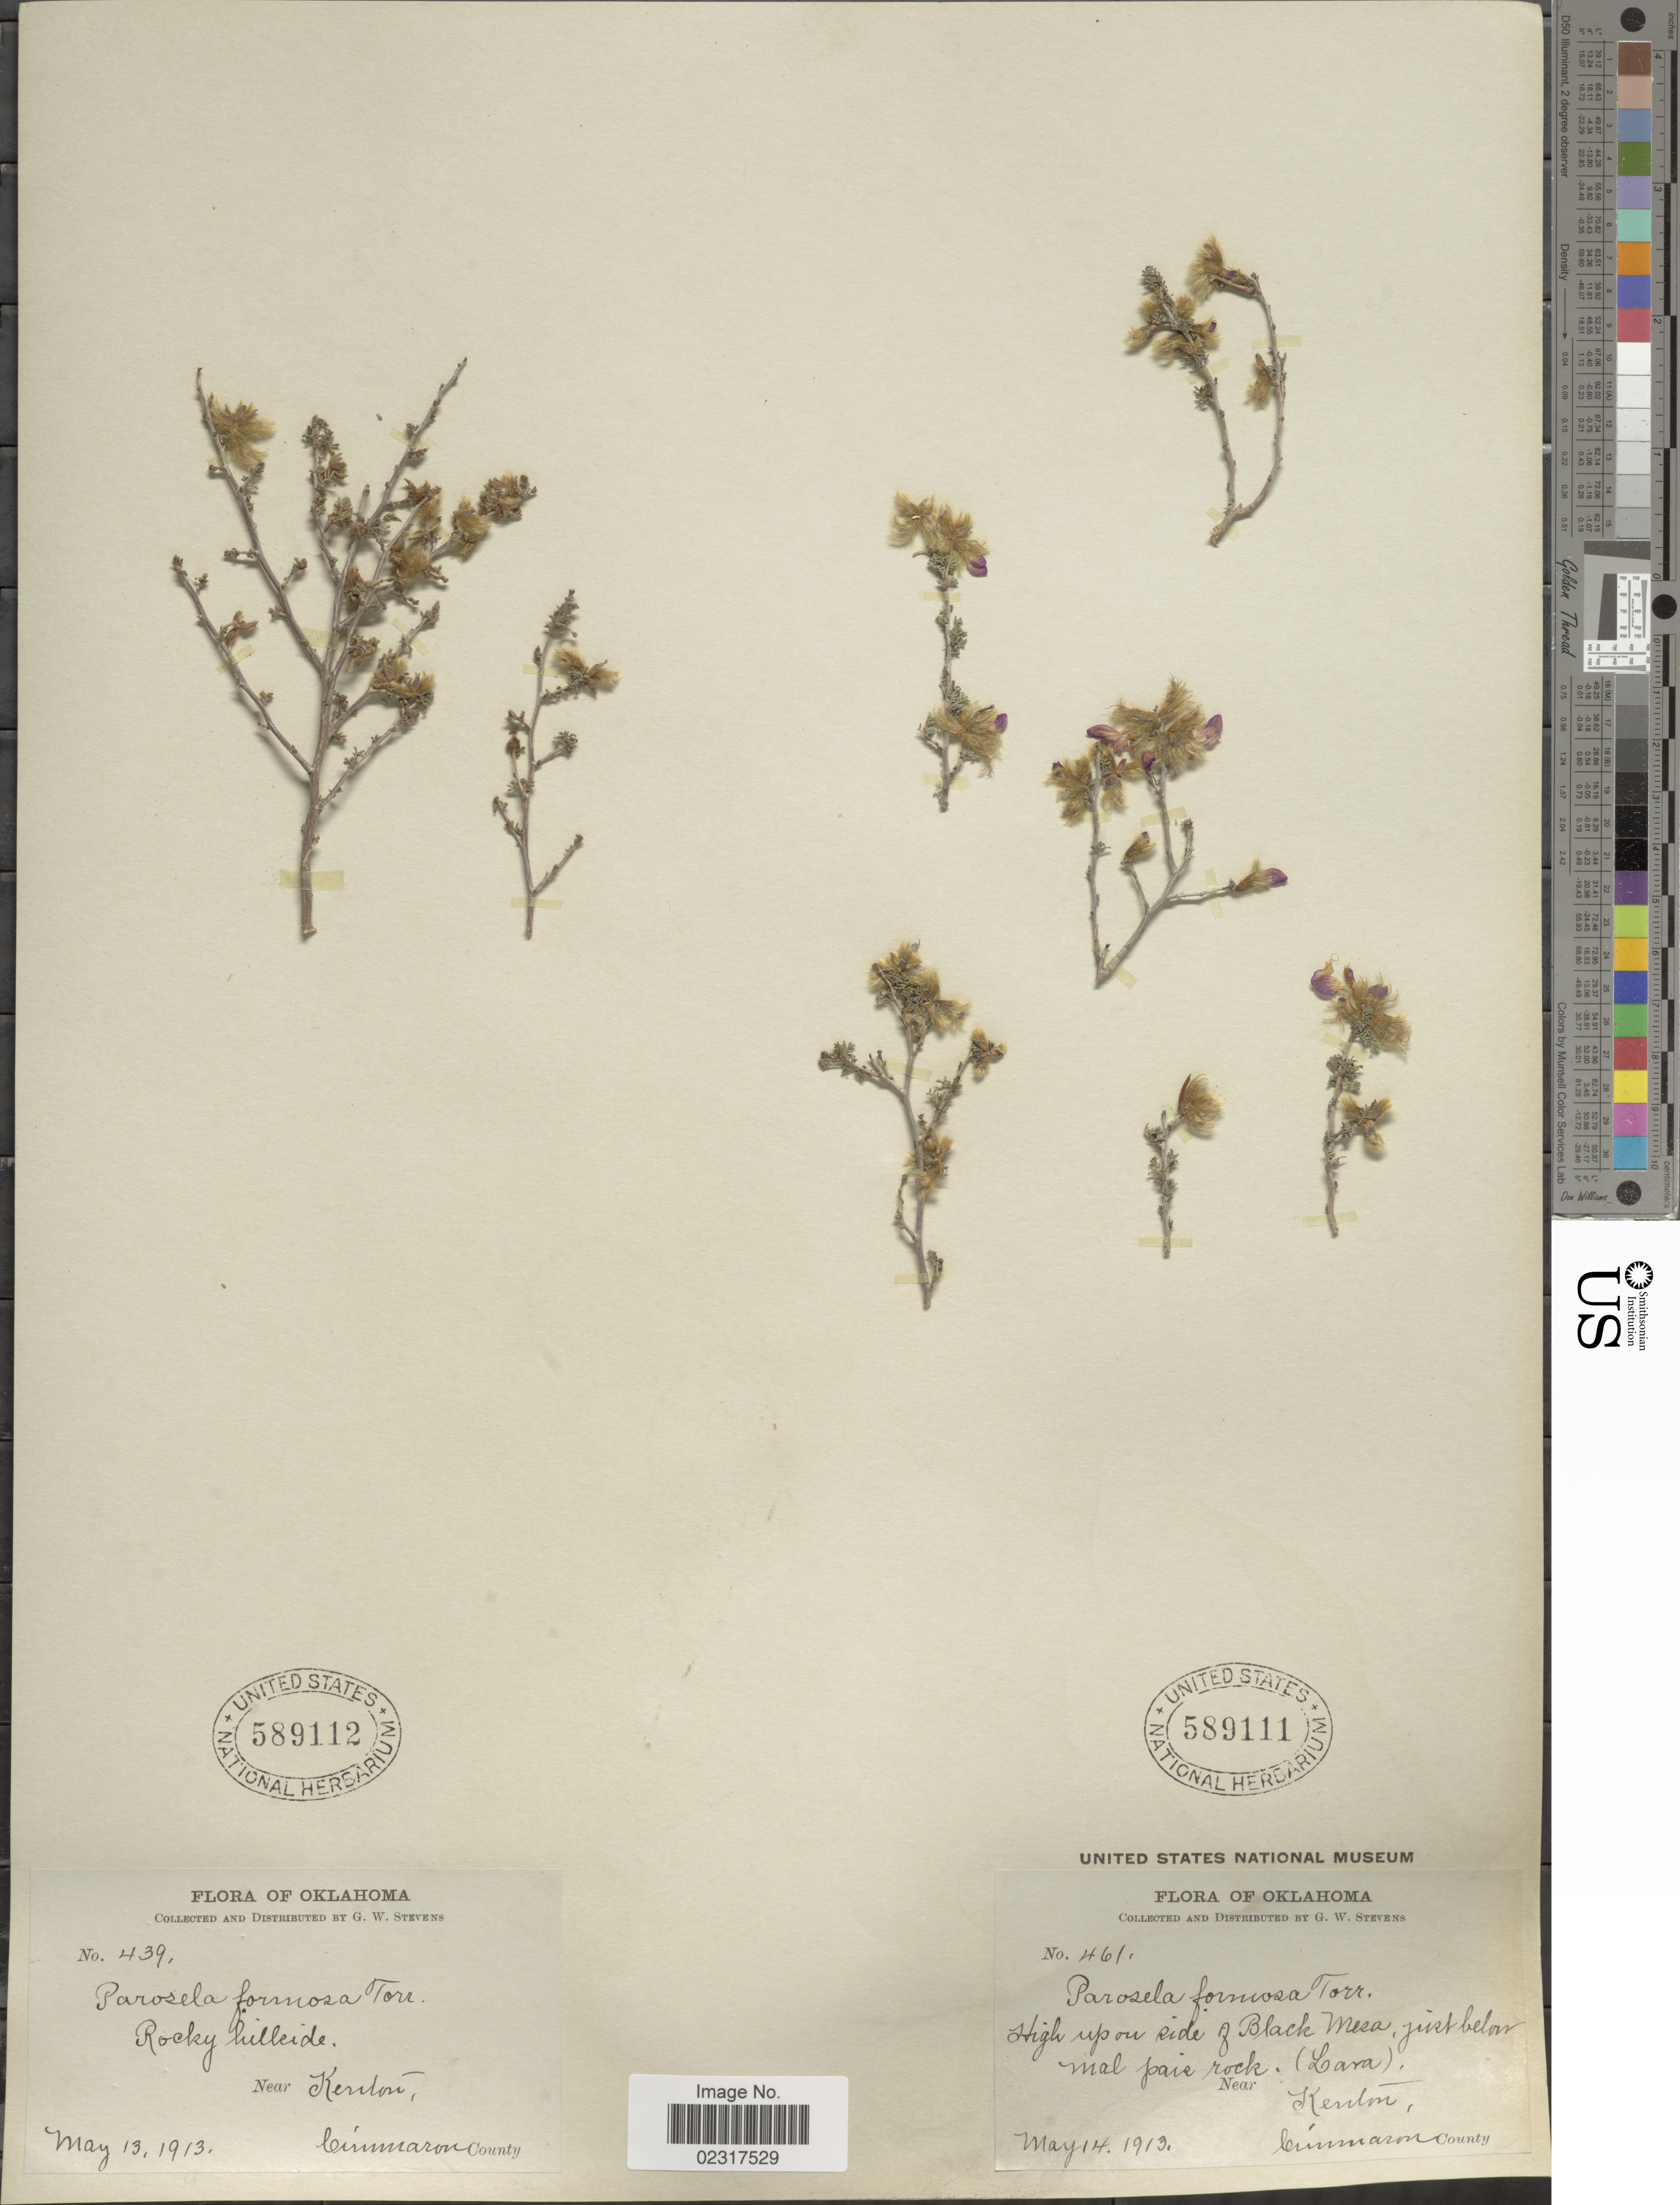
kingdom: Plantae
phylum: Tracheophyta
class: Magnoliopsida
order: Fabales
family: Fabaceae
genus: Dalea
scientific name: Dalea formosa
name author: Torr.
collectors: G. W. Stevens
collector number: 461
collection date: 1913-05-14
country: United States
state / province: Oklahoma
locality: High up on side of Black Mesa, just blow mal pais rock (Lava). Near Kenton, Cimmaron County.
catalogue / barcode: US 589111